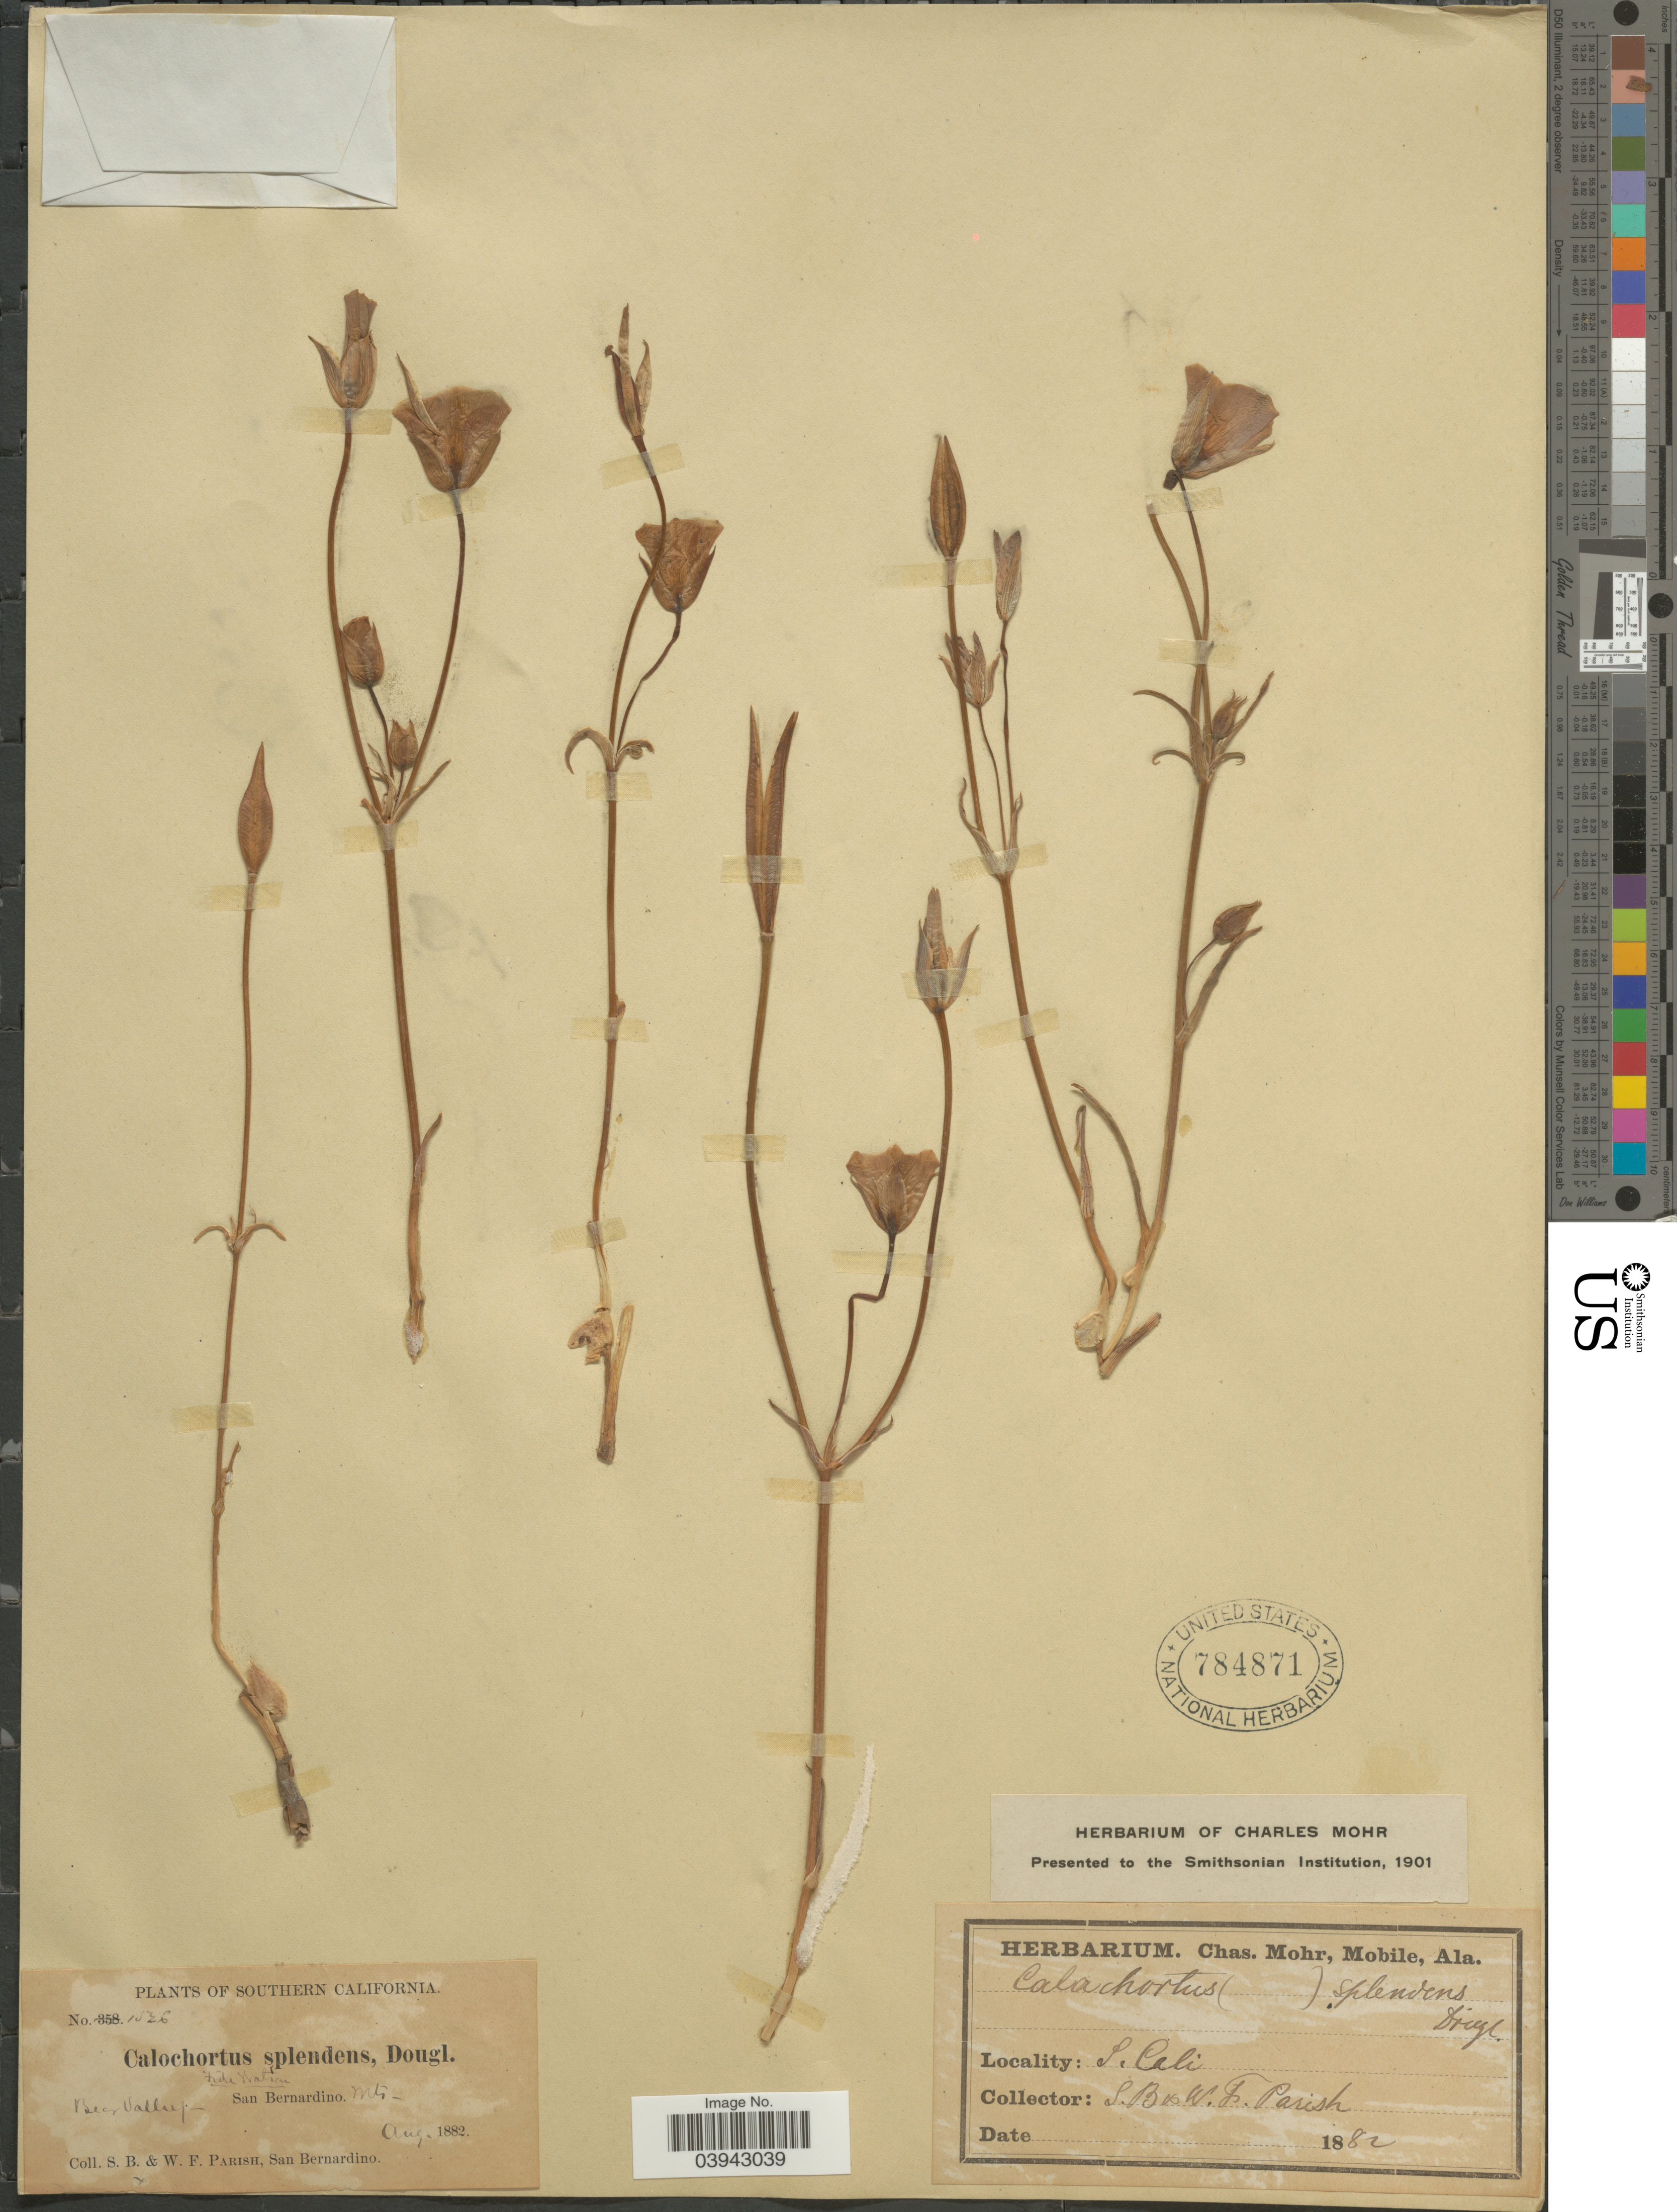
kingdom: Plantae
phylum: Tracheophyta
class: Liliopsida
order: Liliales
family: Liliaceae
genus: Calochortus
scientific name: Calochortus splendens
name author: Douglas ex Benth.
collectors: S. B. Parish & W. F. Parish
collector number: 1526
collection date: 1882-08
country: United States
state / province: California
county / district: San Bernardino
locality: Southern California. San Bernardino Mts. Bear Valley.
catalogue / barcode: US 784871